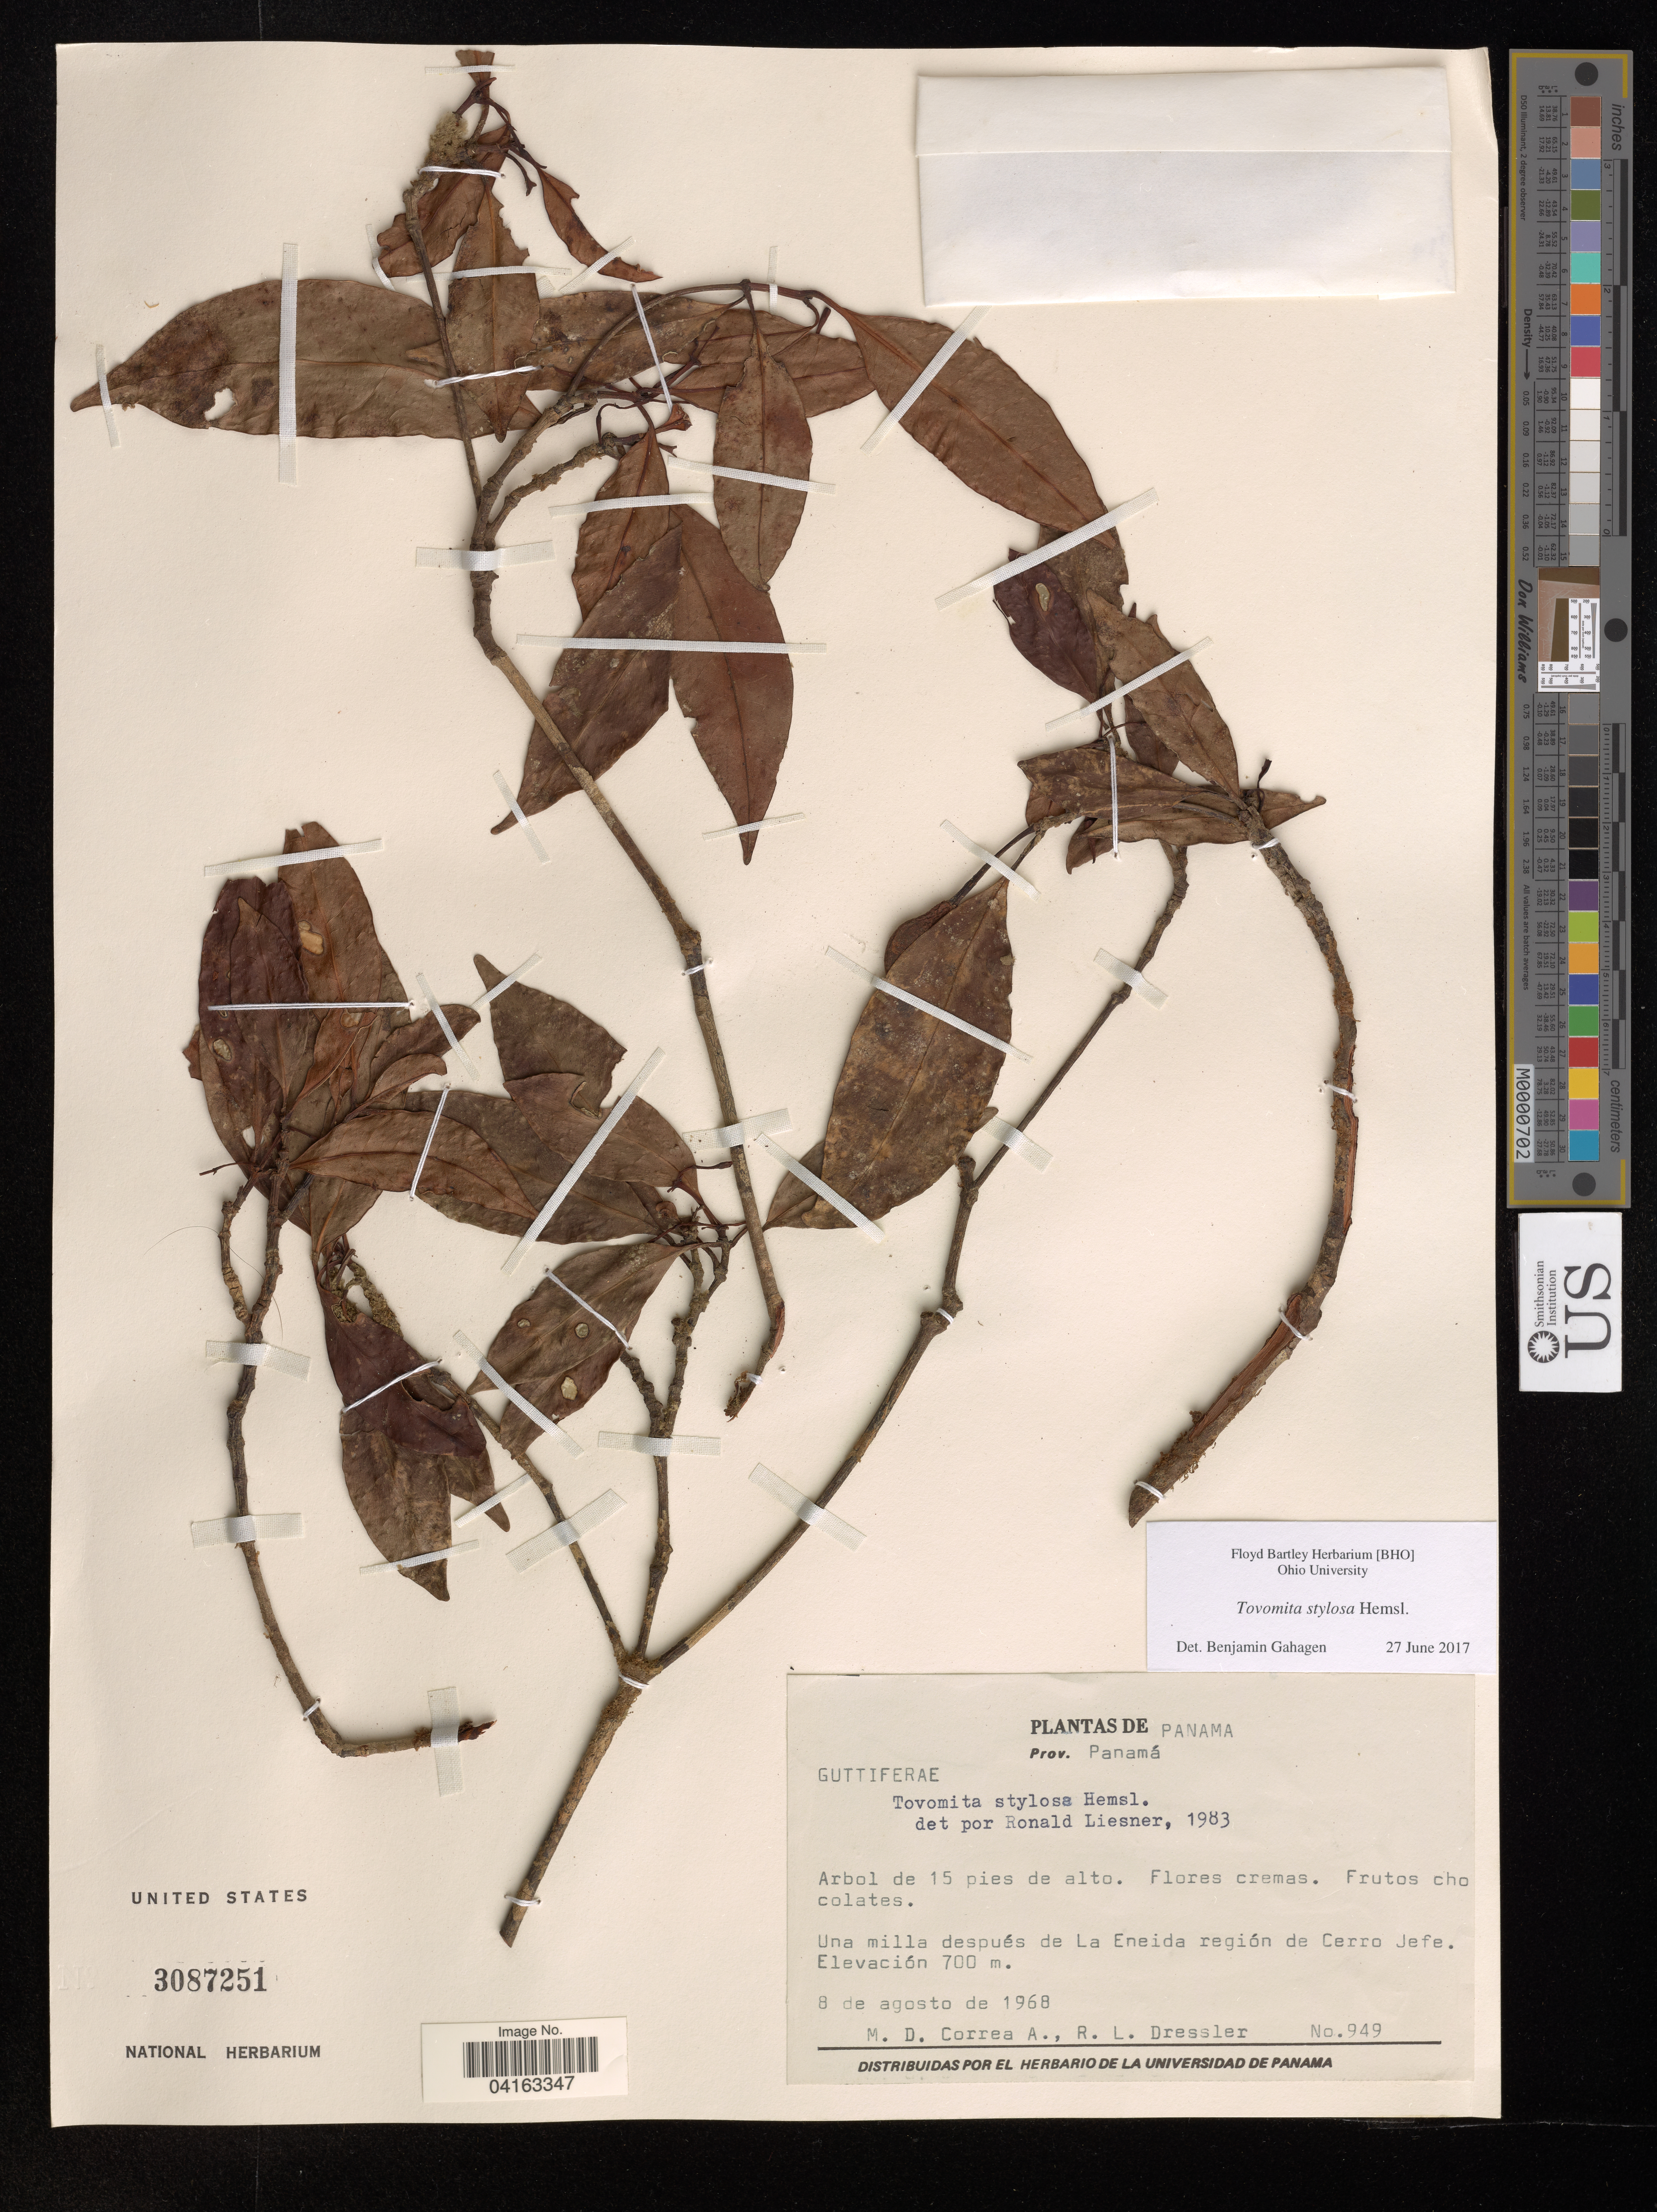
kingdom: Plantae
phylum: Tracheophyta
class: Magnoliopsida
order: Malpighiales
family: Clusiaceae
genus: Tovomita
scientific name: Tovomita stylosa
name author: Hemsl.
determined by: Gahagen, Benjamin, (BHO), Ohio University (UNITED STATES)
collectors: M. D. Corrêa-A. & R. Dressler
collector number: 949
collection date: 1968-08-08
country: Panama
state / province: Panamá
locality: Una milla después de la Eneida. Región de Cerro Jefe.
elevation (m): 700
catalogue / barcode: US 3087251